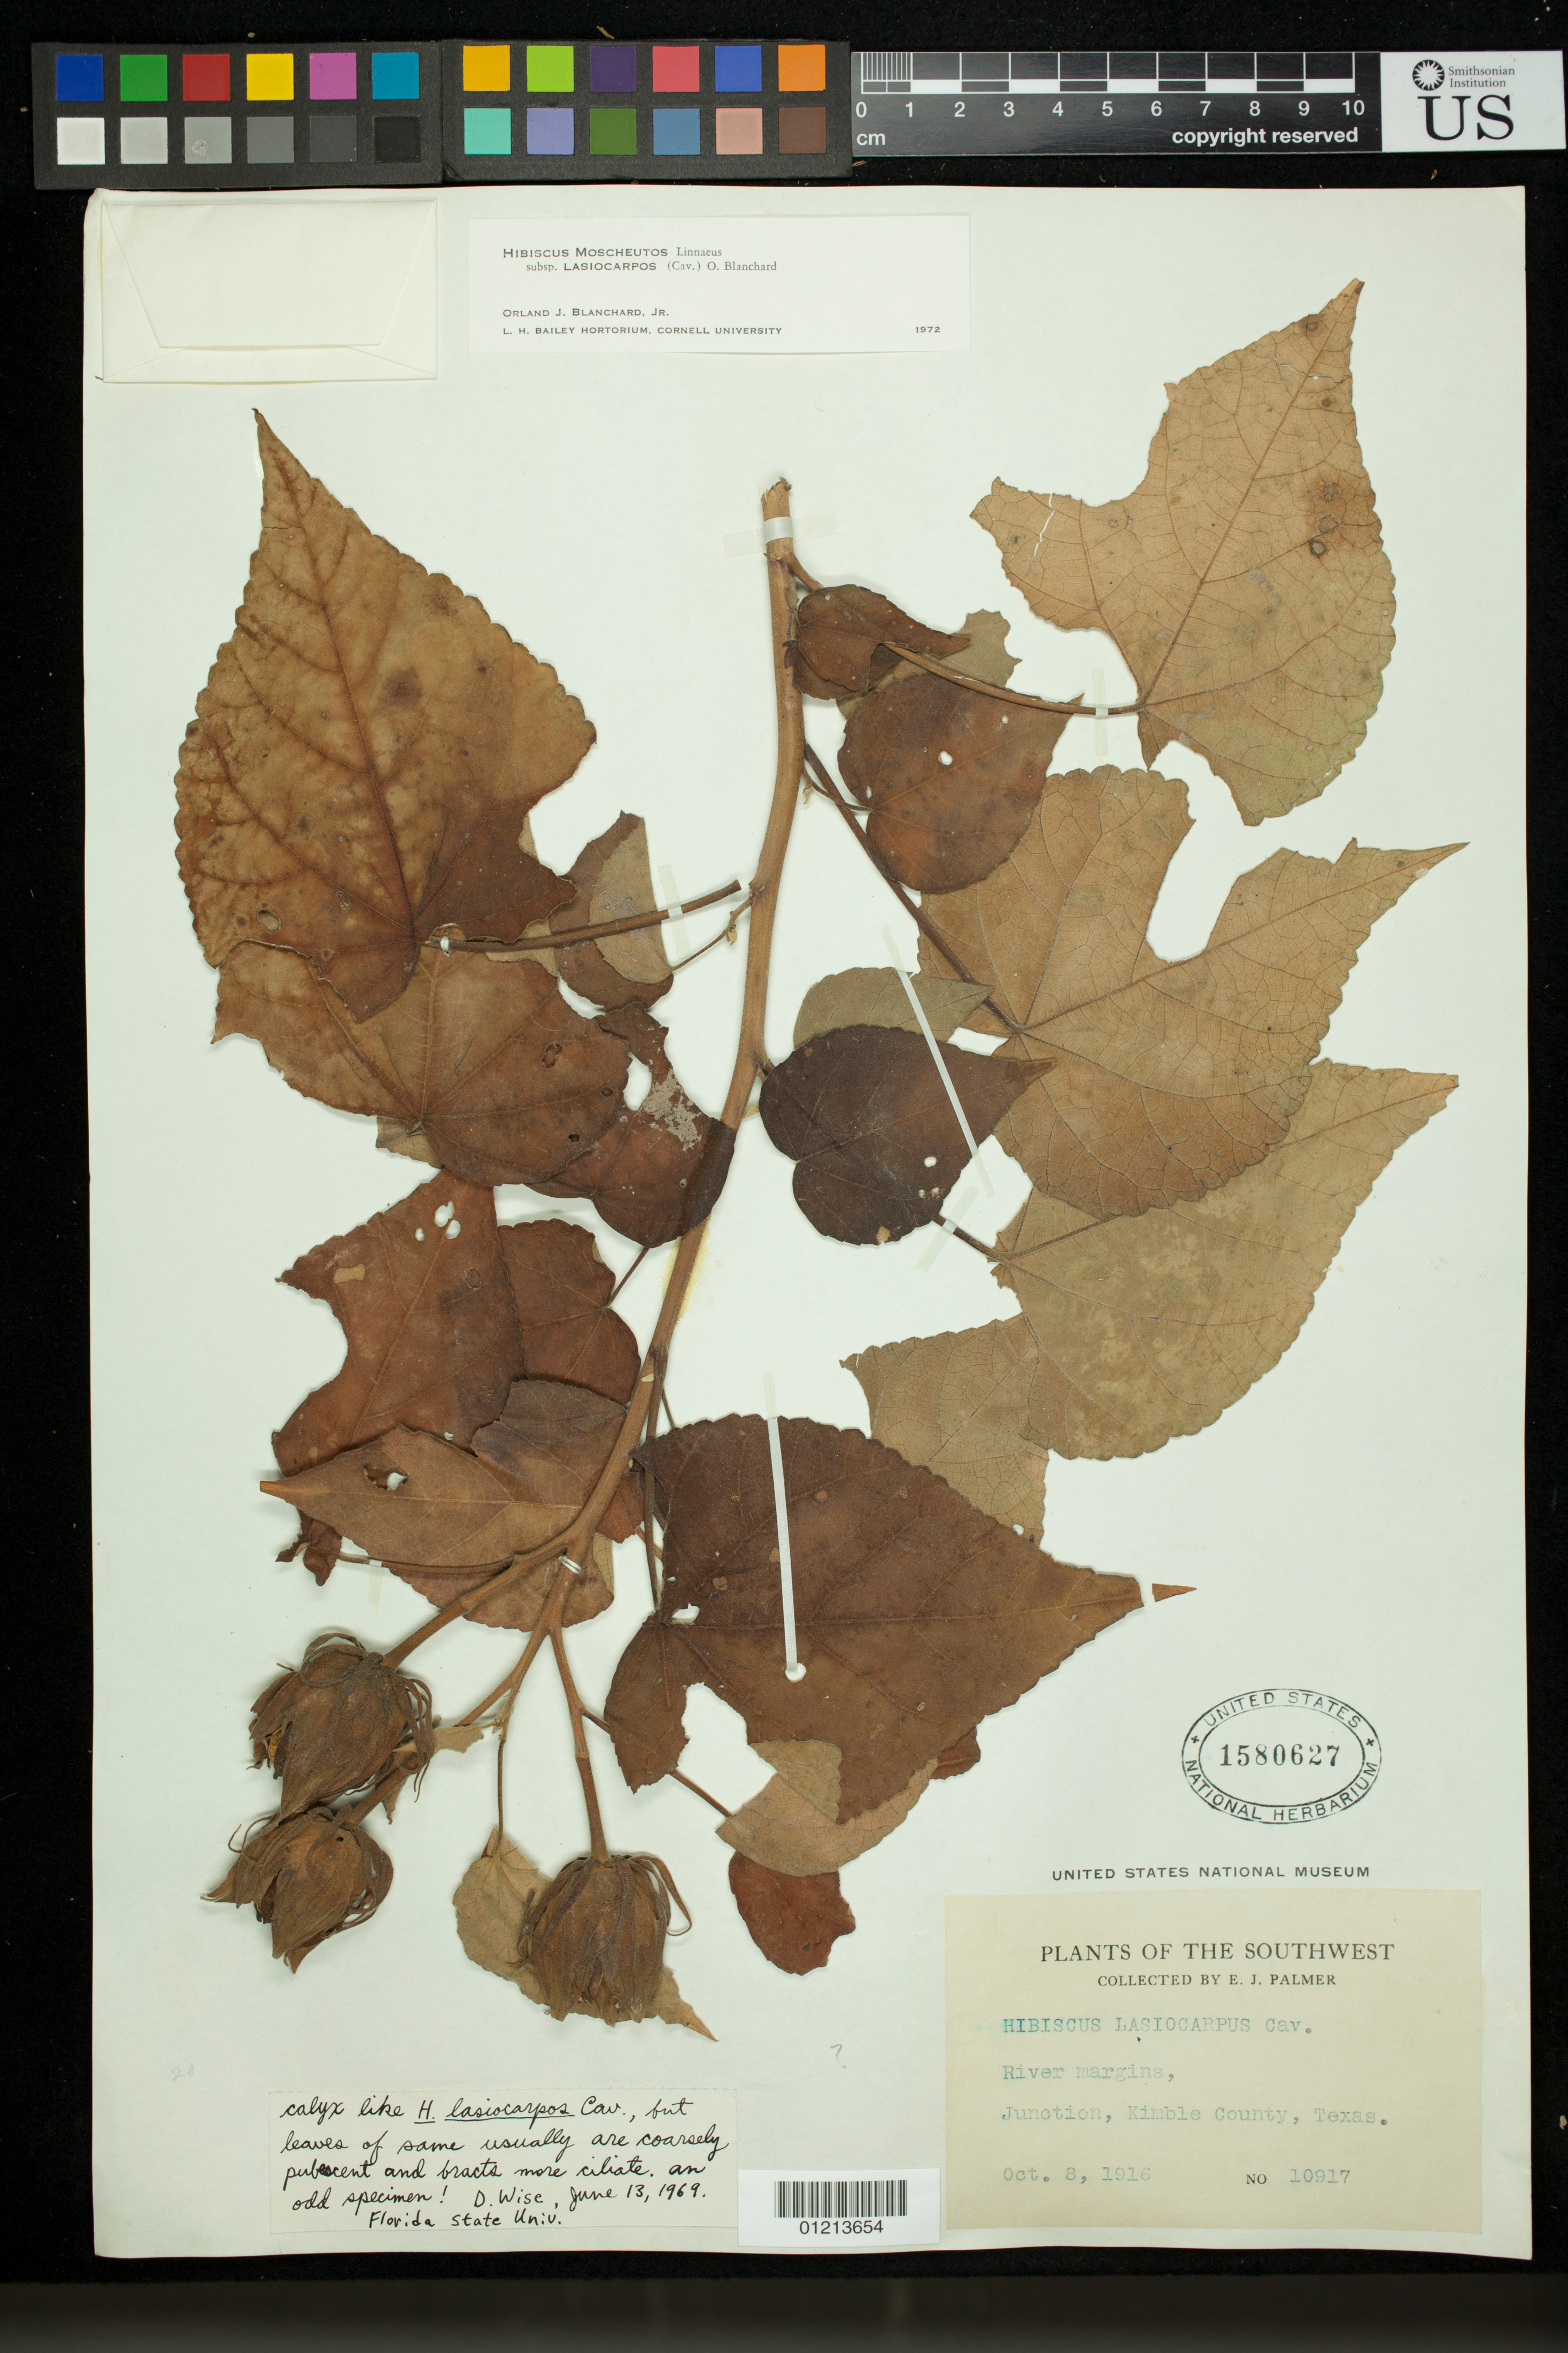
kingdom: Plantae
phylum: Tracheophyta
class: Magnoliopsida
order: Malvales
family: Malvaceae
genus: Hibiscus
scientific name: Hibiscus moscheutos subsp. lasiocarpos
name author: (Cav.) O.J. Blanch.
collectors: E. J. Palmer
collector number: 10917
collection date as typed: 10 Aug 1916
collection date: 1916-08-10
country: United States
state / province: Texas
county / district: Kimble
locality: River Margins,Junction, Kimble County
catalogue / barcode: US 1580627